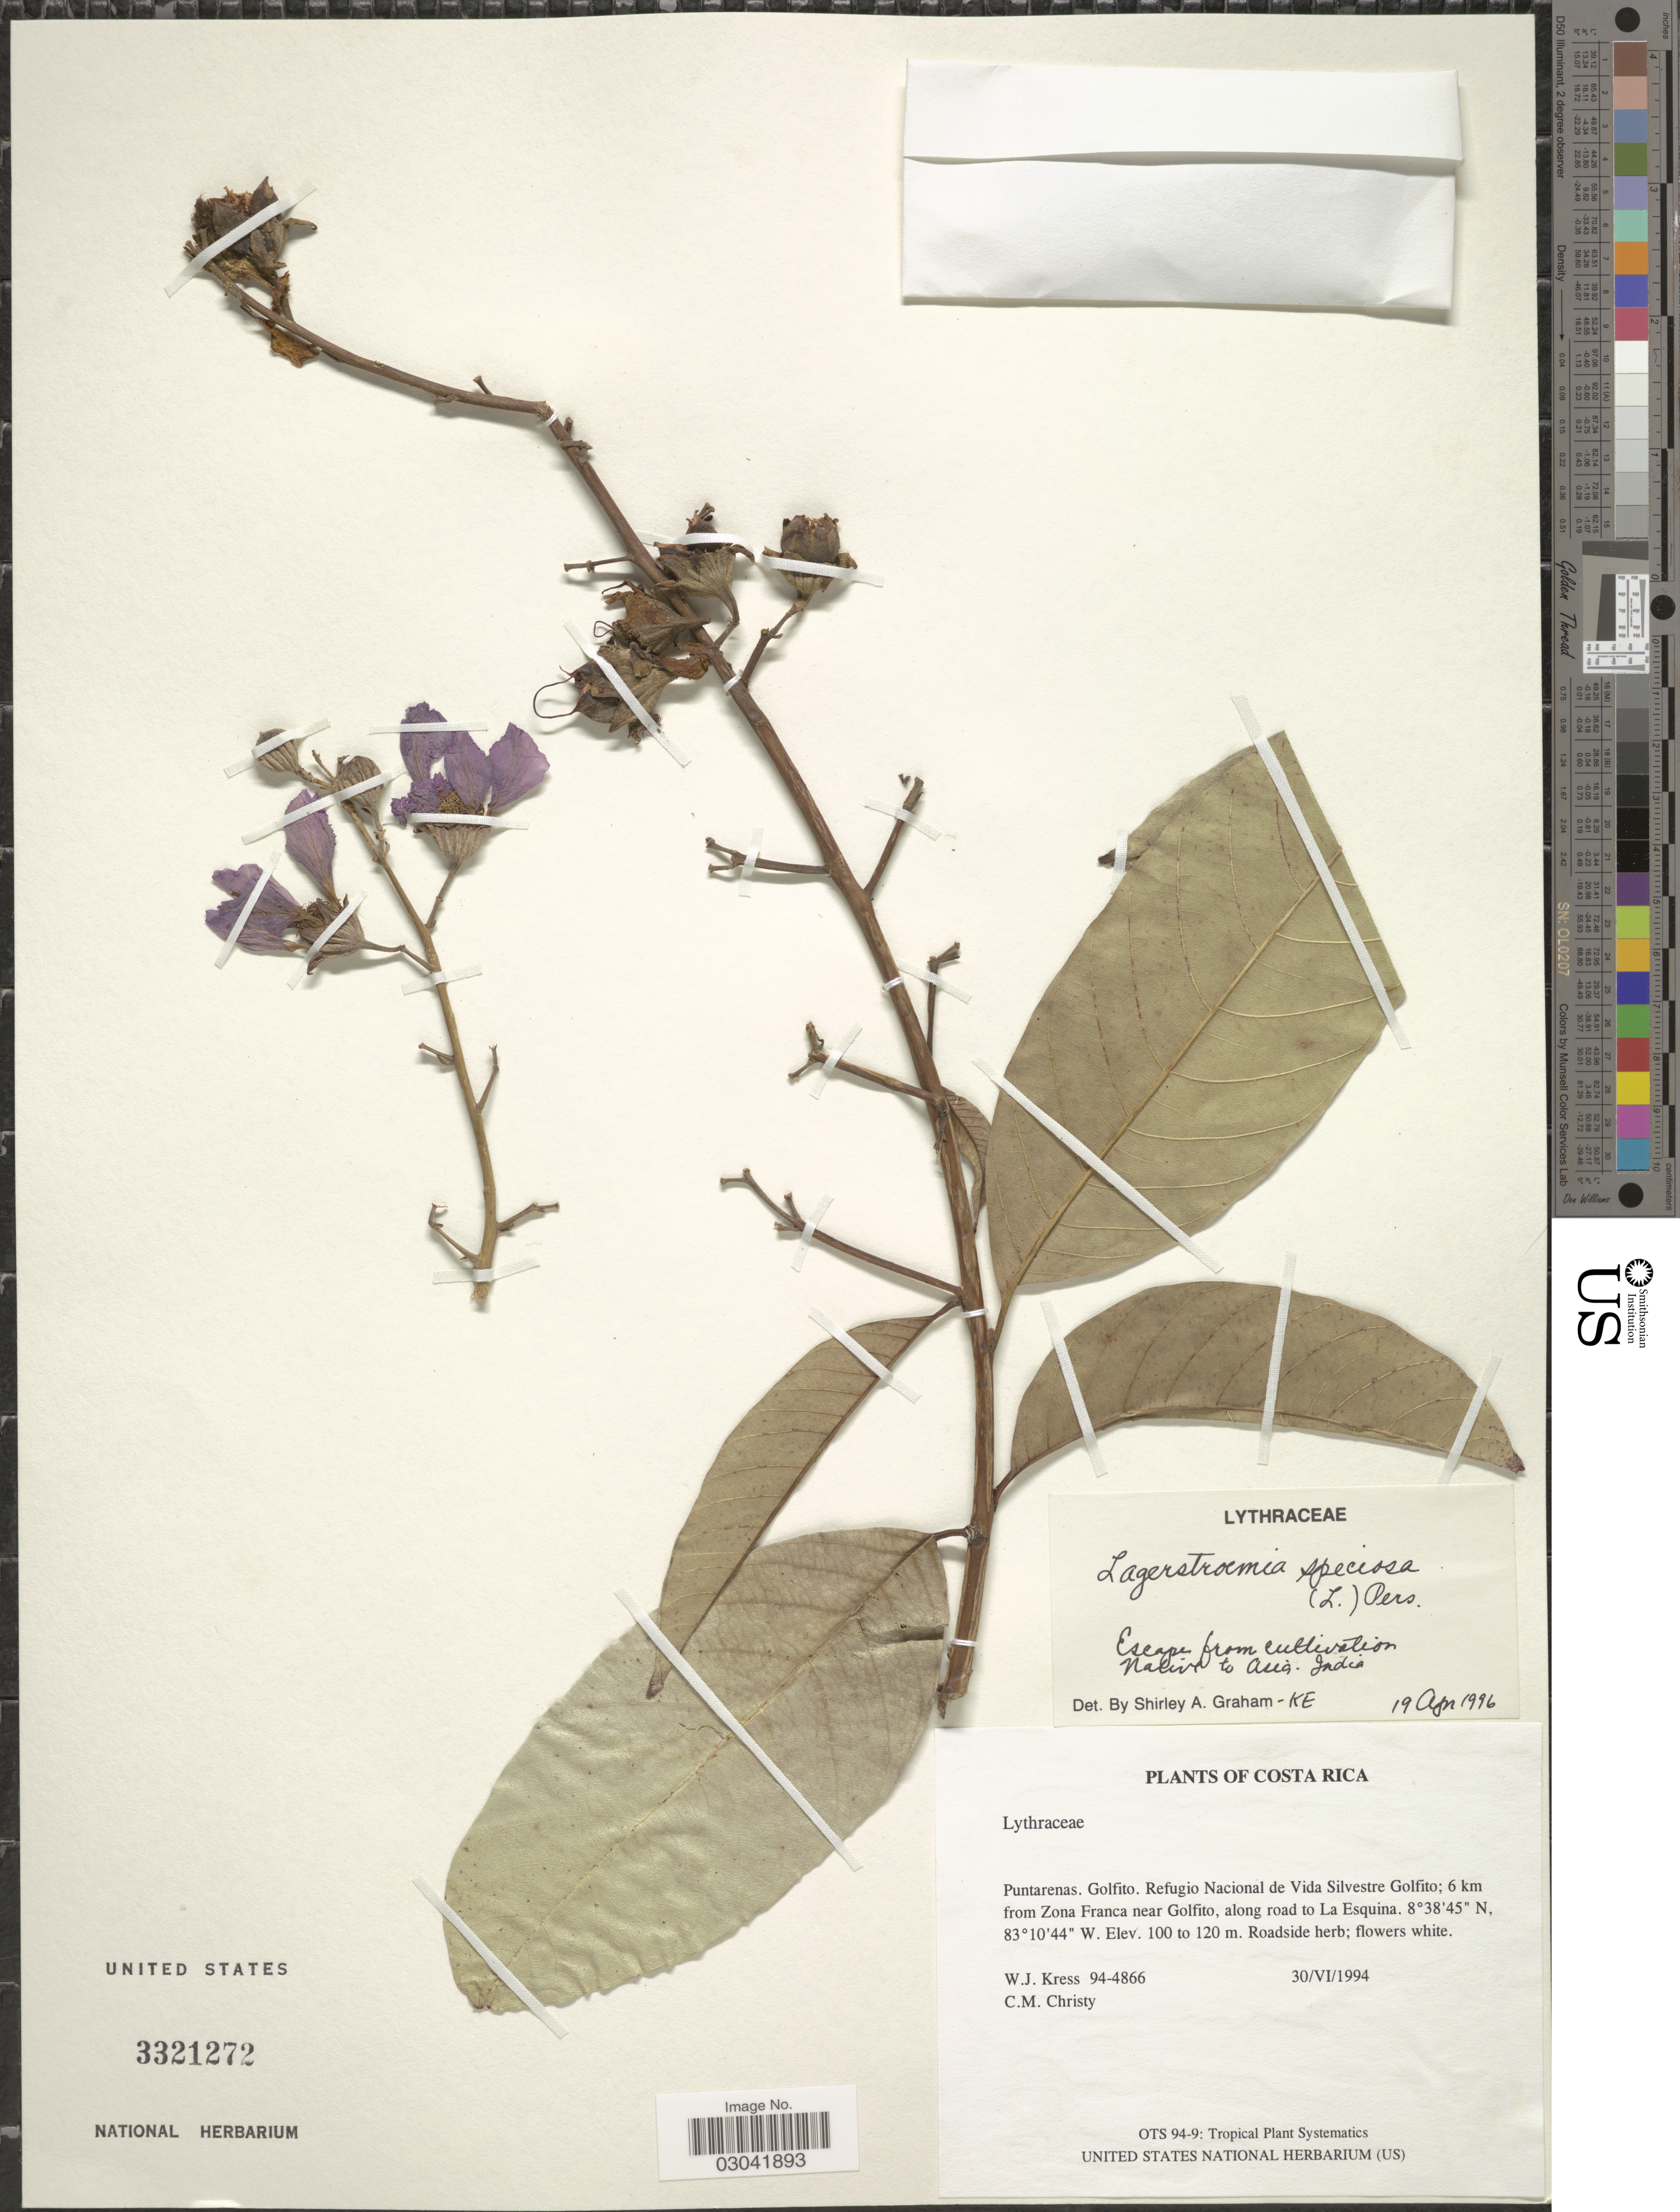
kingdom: Plantae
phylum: Tracheophyta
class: Magnoliopsida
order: Myrtales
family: Lythraceae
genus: Lagerstroemia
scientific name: Lagerstroemia speciosa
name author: (L.) Pers.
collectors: W. J. Kress & C. M. Christy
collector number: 98-4866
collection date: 1994-06-30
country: Costa Rica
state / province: Puntarenas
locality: Golfito. Refugio Nacional de Vida Silvestre Golfito; 6 km from Zona Franca near Golfito, along road to La Esquina.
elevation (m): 100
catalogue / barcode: US 3321272